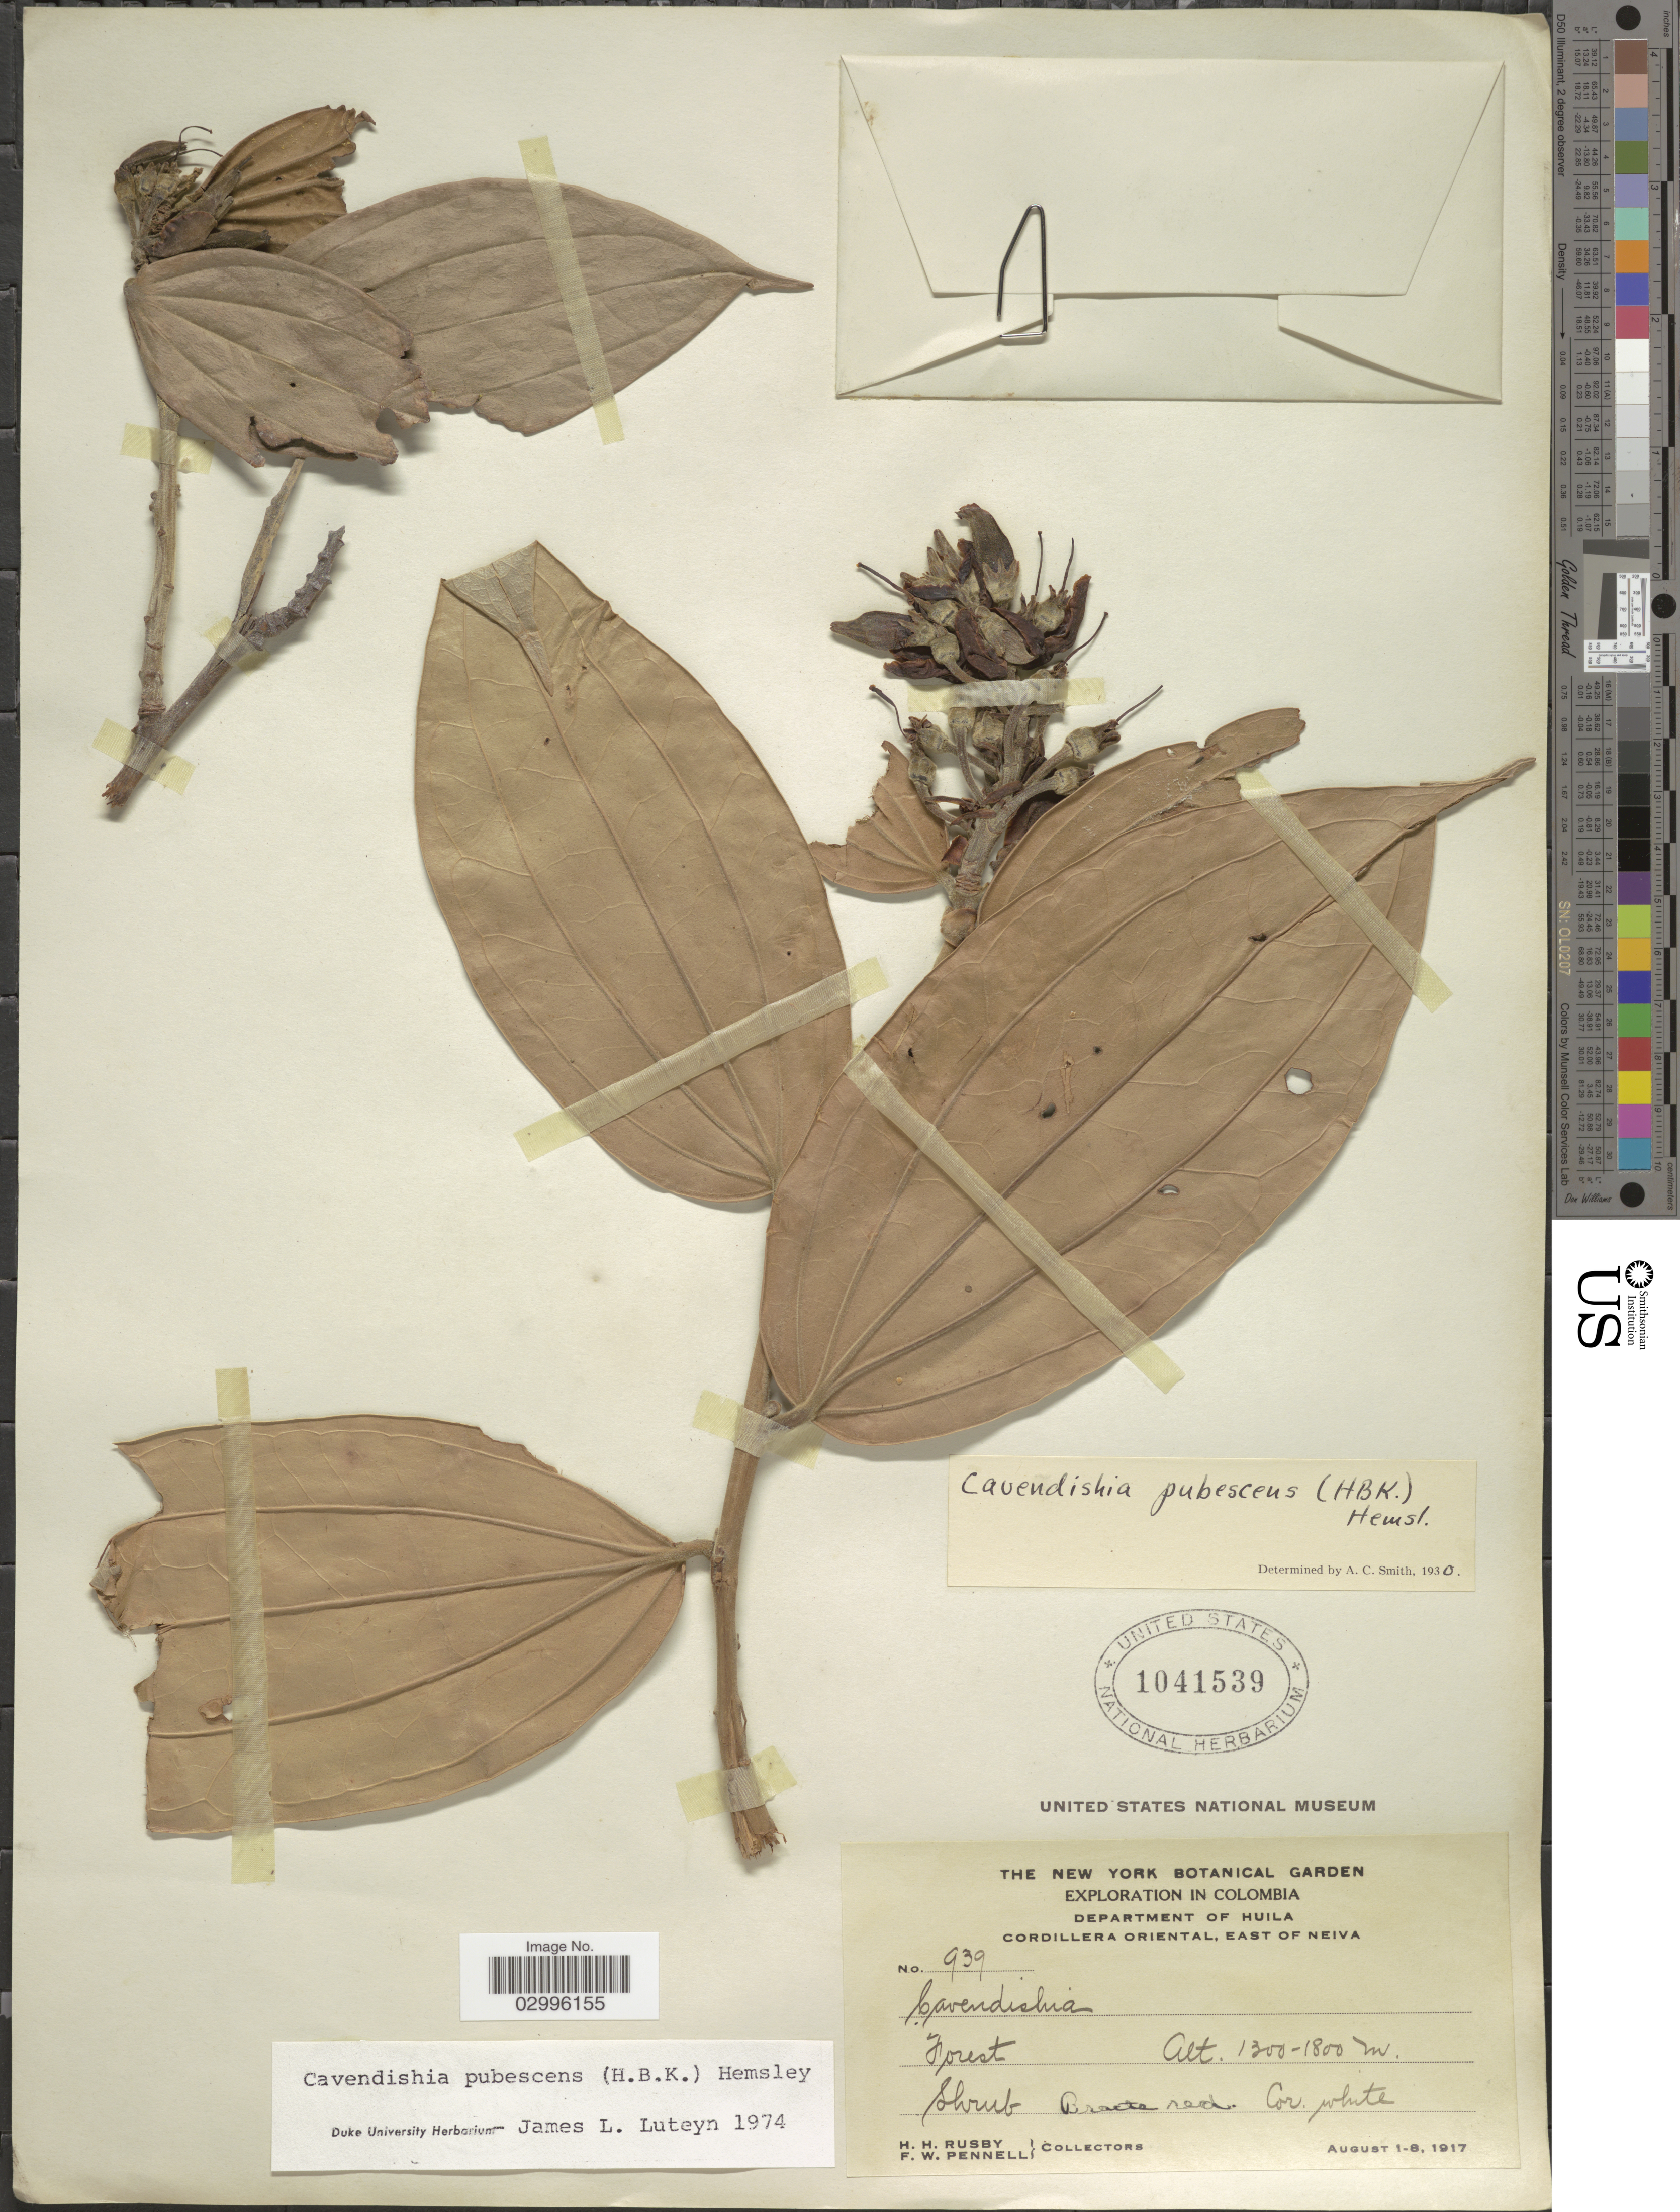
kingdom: Plantae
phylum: Tracheophyta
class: Magnoliopsida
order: Ericales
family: Ericaceae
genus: Cavendishia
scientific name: Cavendishia pubescens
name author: (Kunth) Hemsl.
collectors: H. H. Rusby & F. W. Pennell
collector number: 939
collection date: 1917-08-01/1917-08-08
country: Colombia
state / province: Huila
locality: Department of Huila. Cordillera Oriental, East of Neiva.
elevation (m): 1300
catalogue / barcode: US 1041539